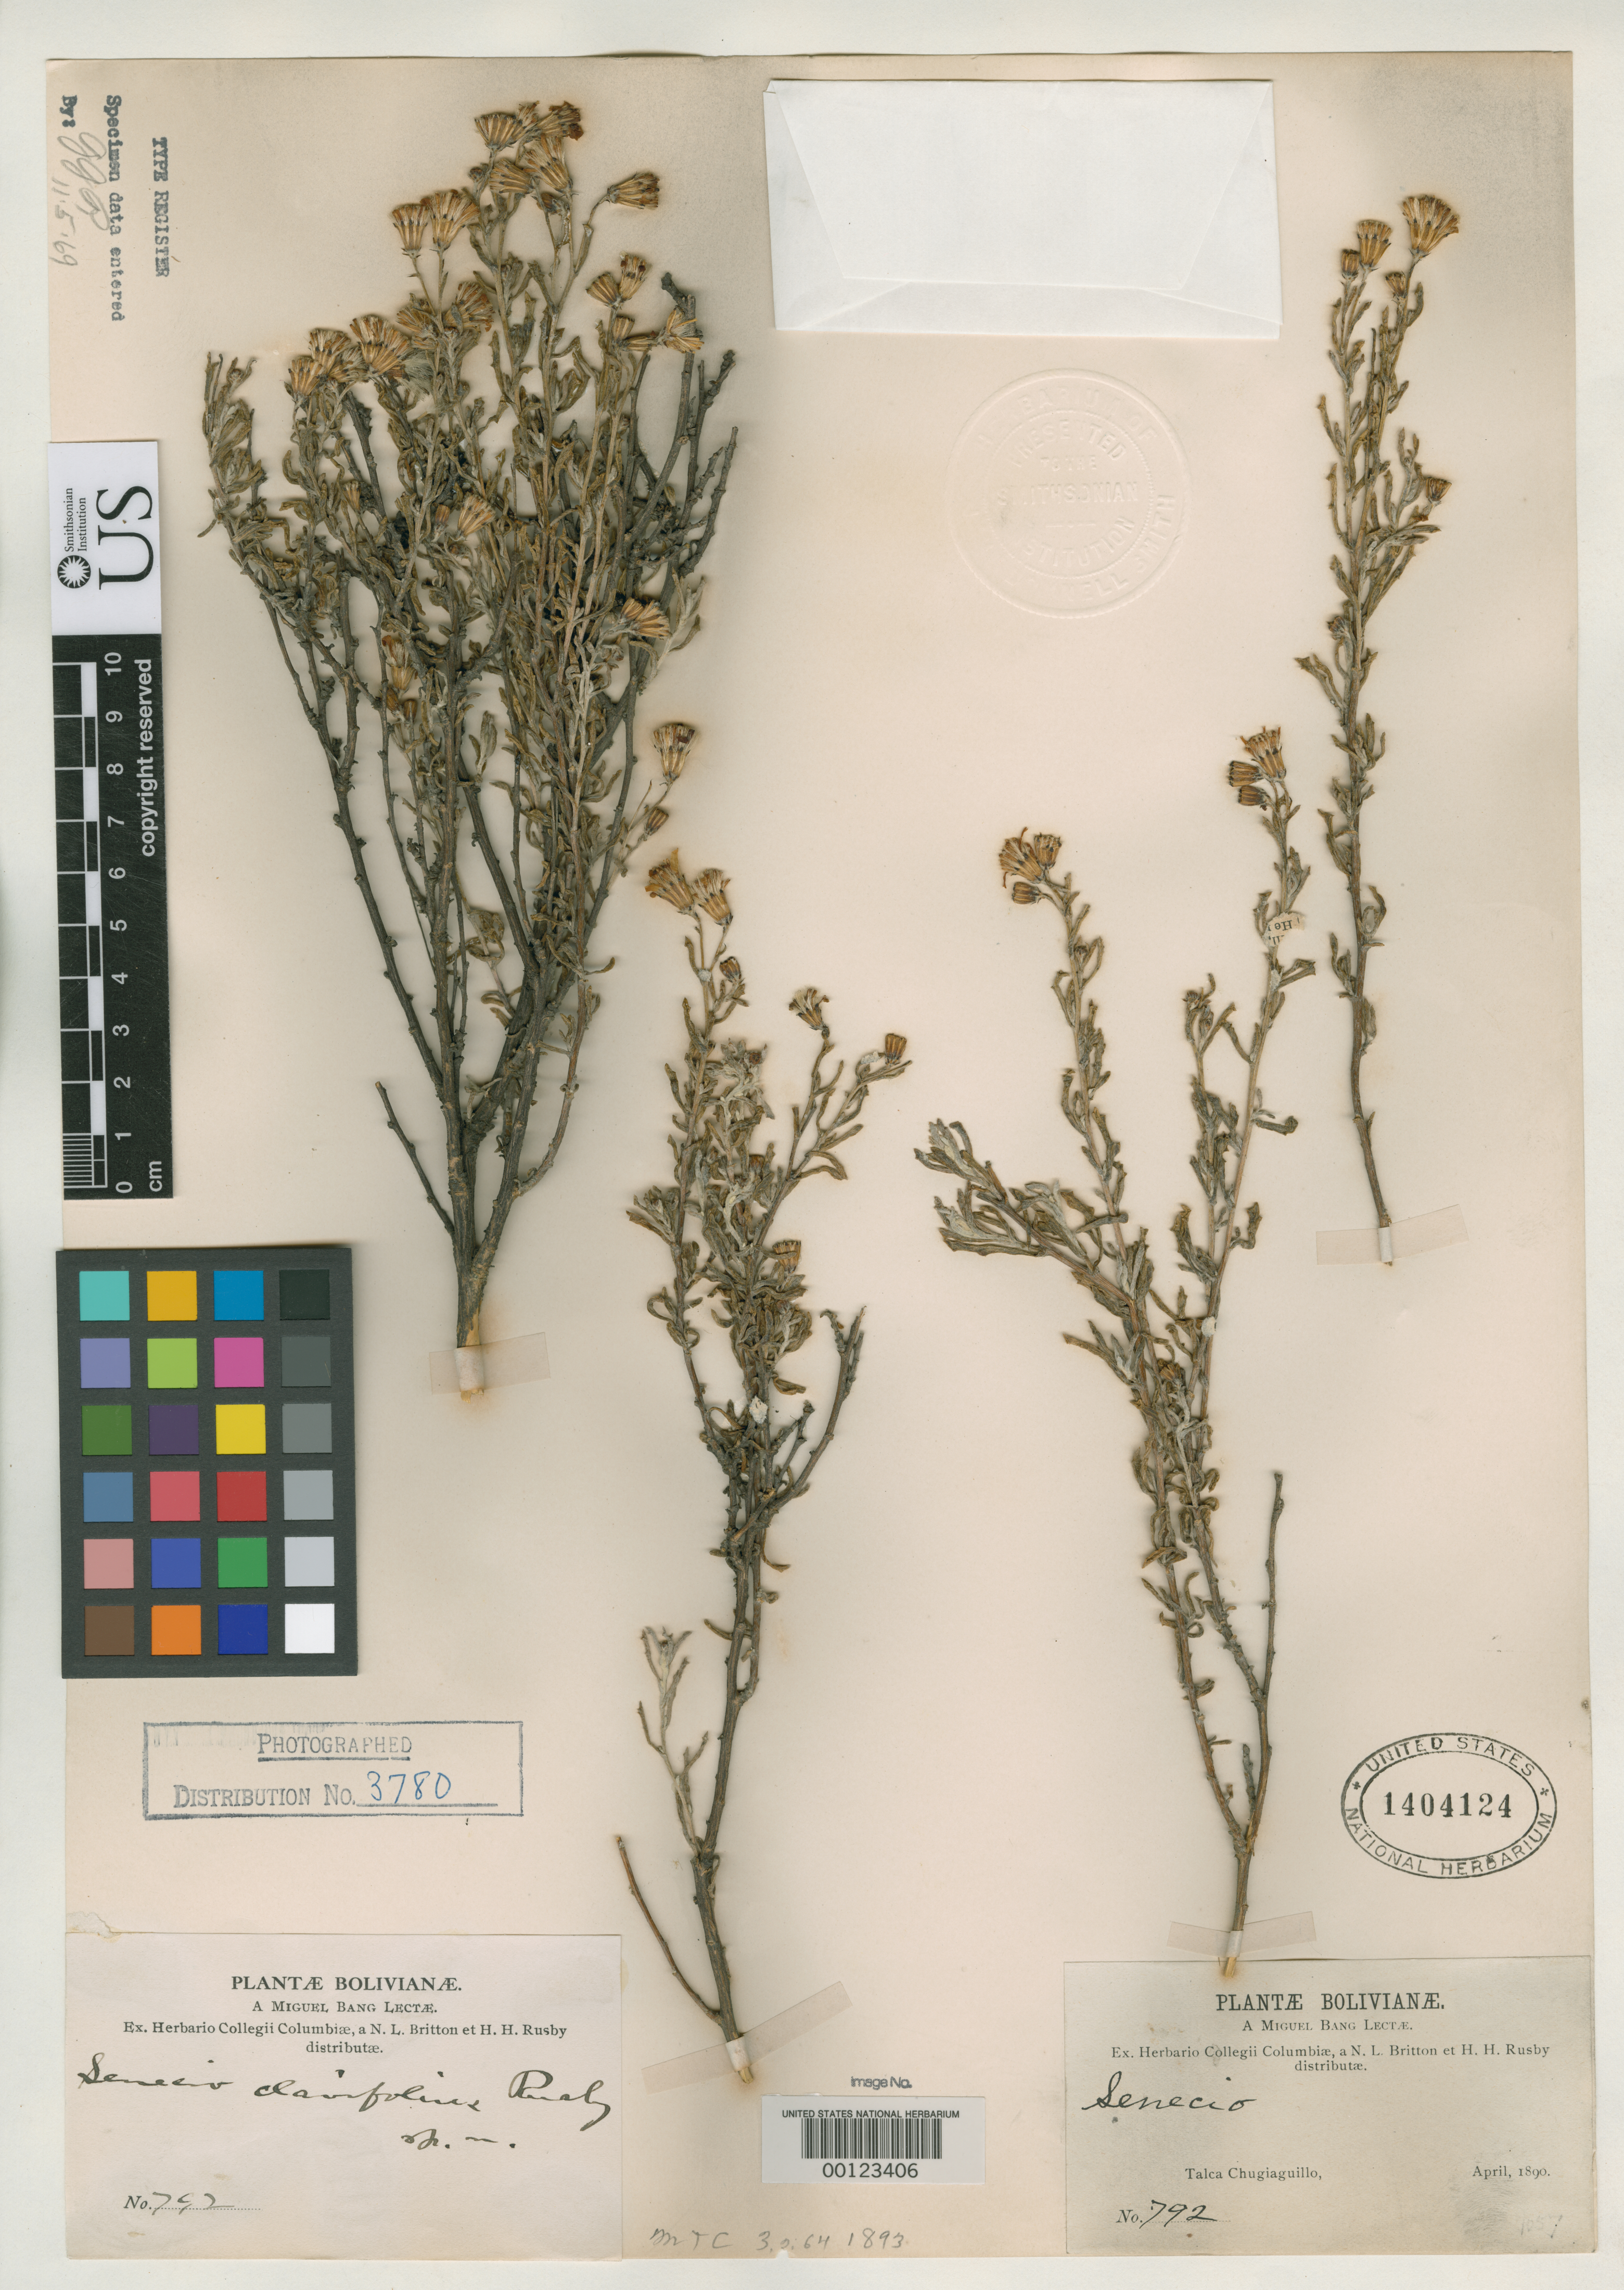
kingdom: Plantae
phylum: Tracheophyta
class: Magnoliopsida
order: Asterales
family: Asteraceae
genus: Senecio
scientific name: Senecio clavifolius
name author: Rusby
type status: Isotype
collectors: M. Bang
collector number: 792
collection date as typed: Apr 1890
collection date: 1890-04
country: Bolivia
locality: Talca Chugiaguilla.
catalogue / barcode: US 1404124